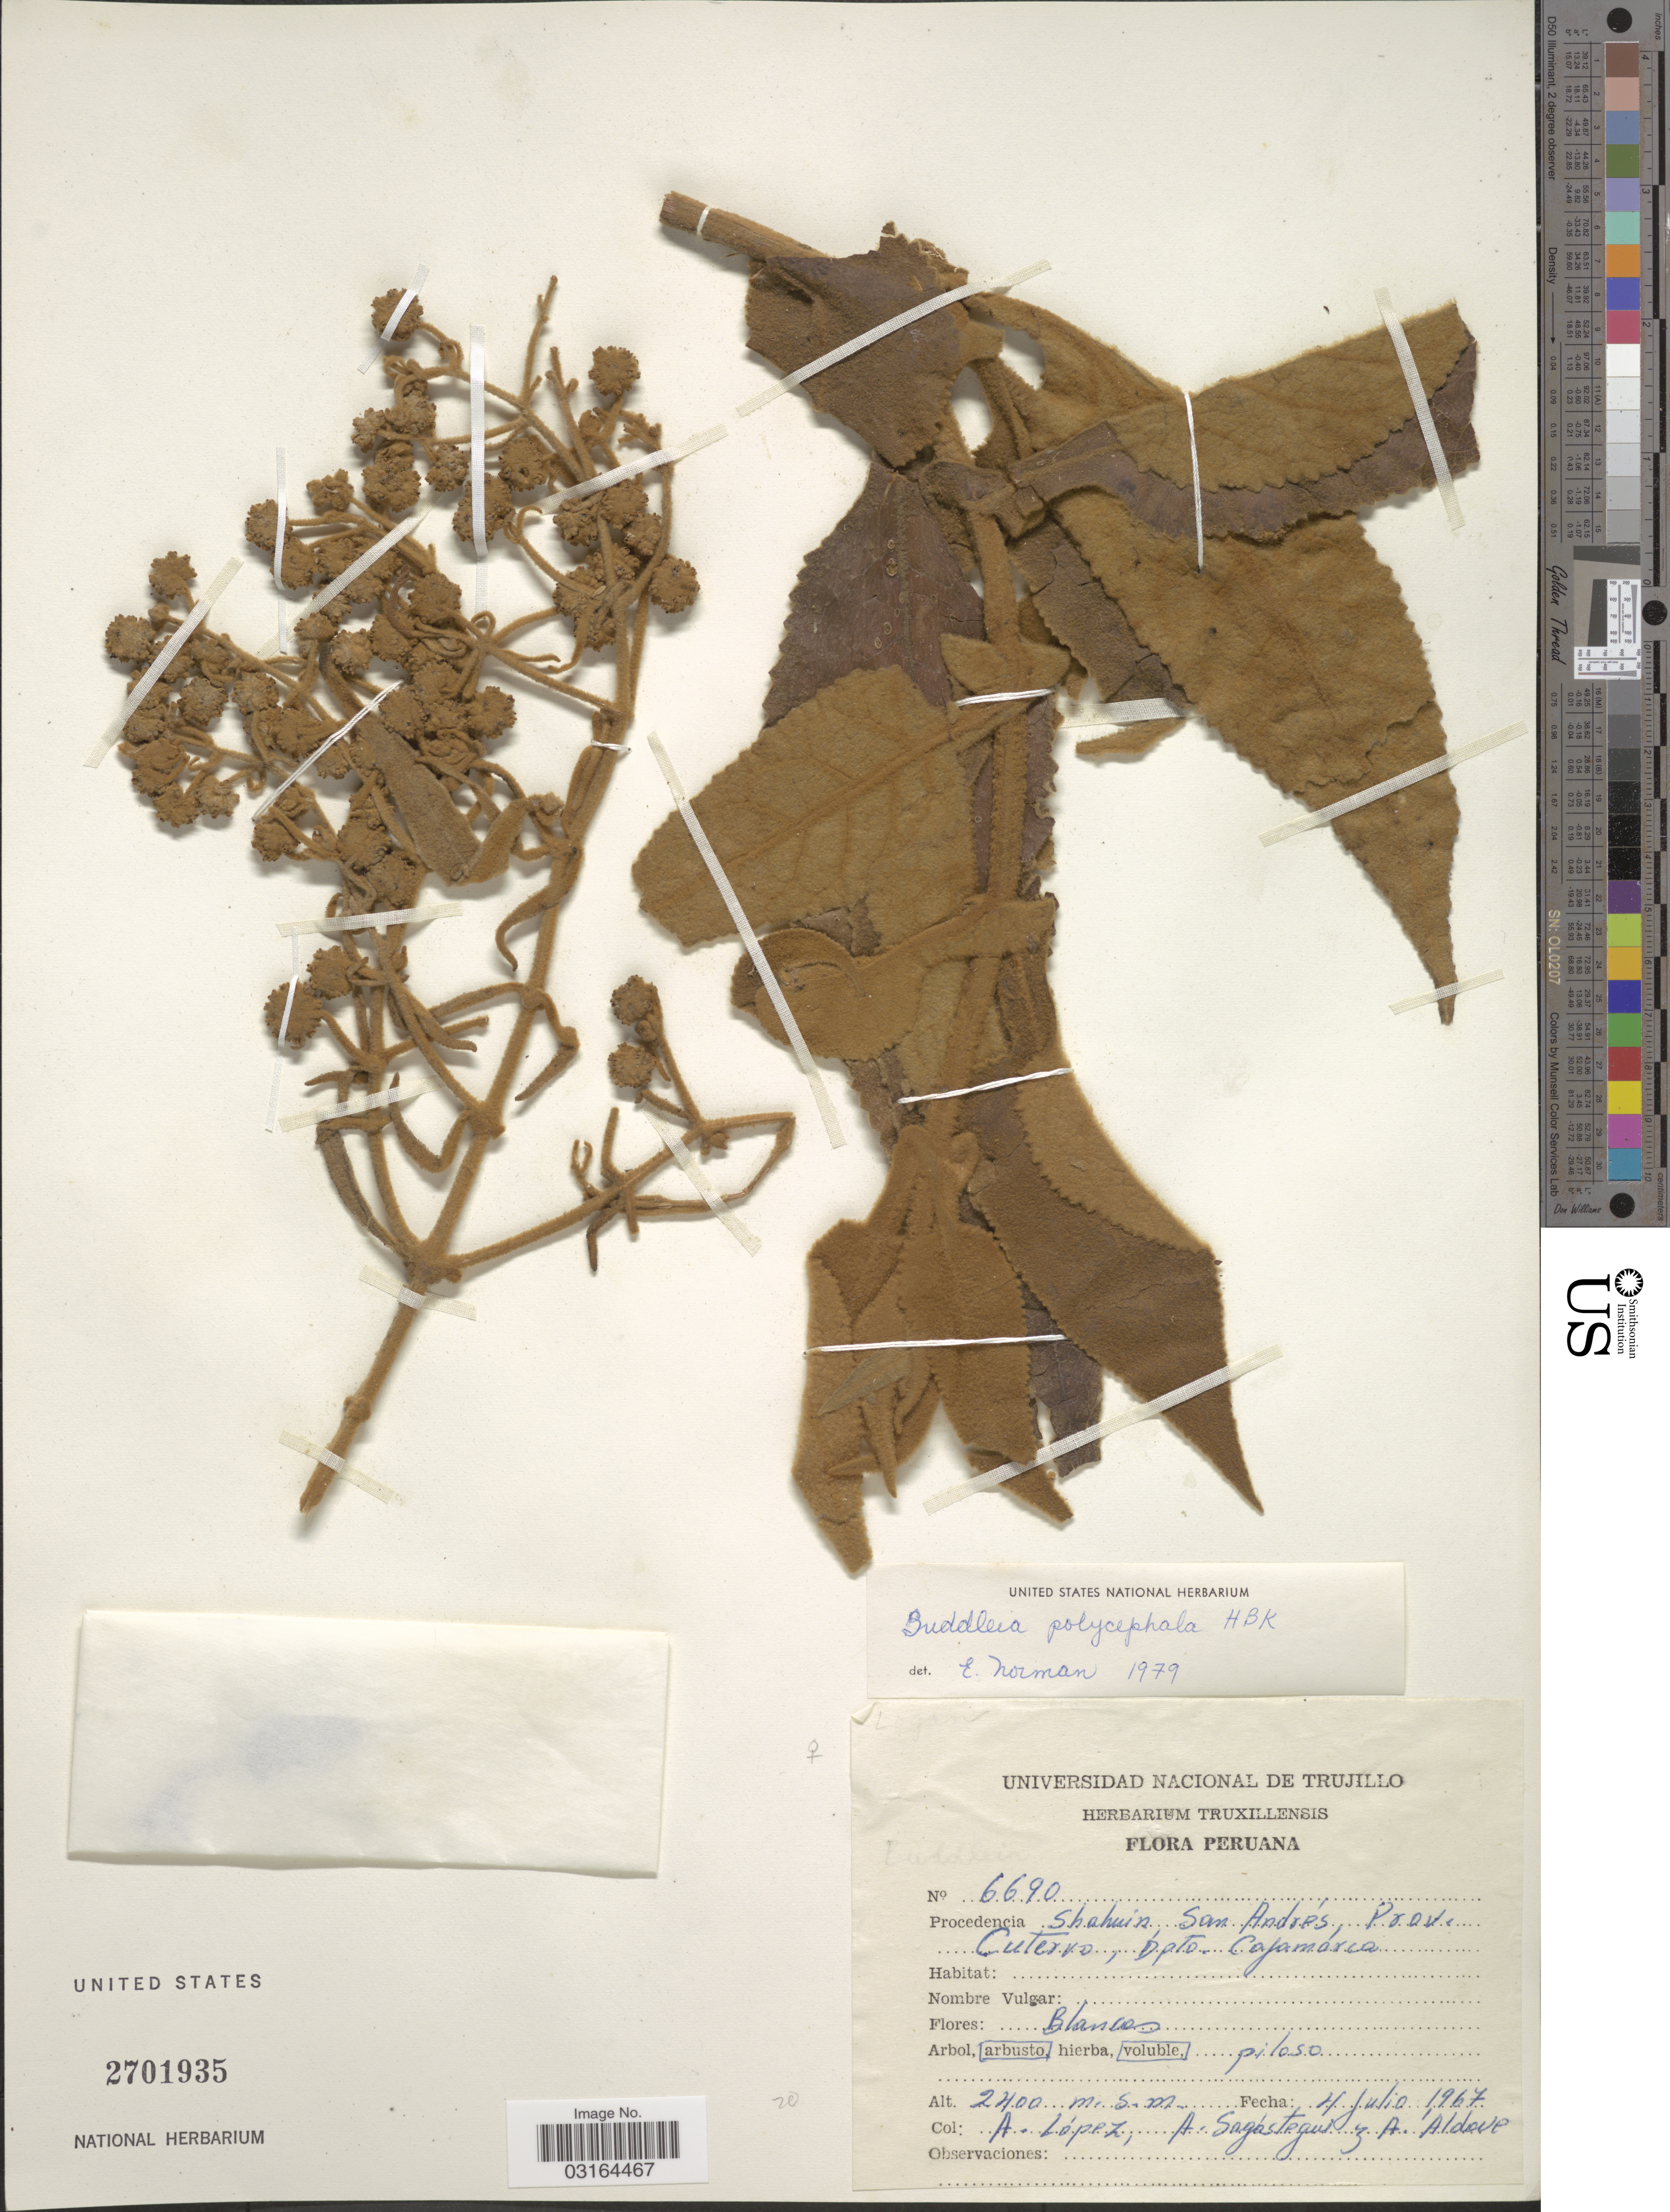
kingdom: Plantae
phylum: Tracheophyta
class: Magnoliopsida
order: Lamiales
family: Scrophulariaceae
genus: Buddleja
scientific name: Buddleja polycephala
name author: Kunth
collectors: A. López, A. Sagastegui & A. Aldave P.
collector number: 6690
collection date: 1967-07-04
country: Peru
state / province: Cajamarca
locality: Shahuin, San Andrés, Prov. Cuterro, Dpto. Cajamarca.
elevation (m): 2400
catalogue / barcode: US 2701935